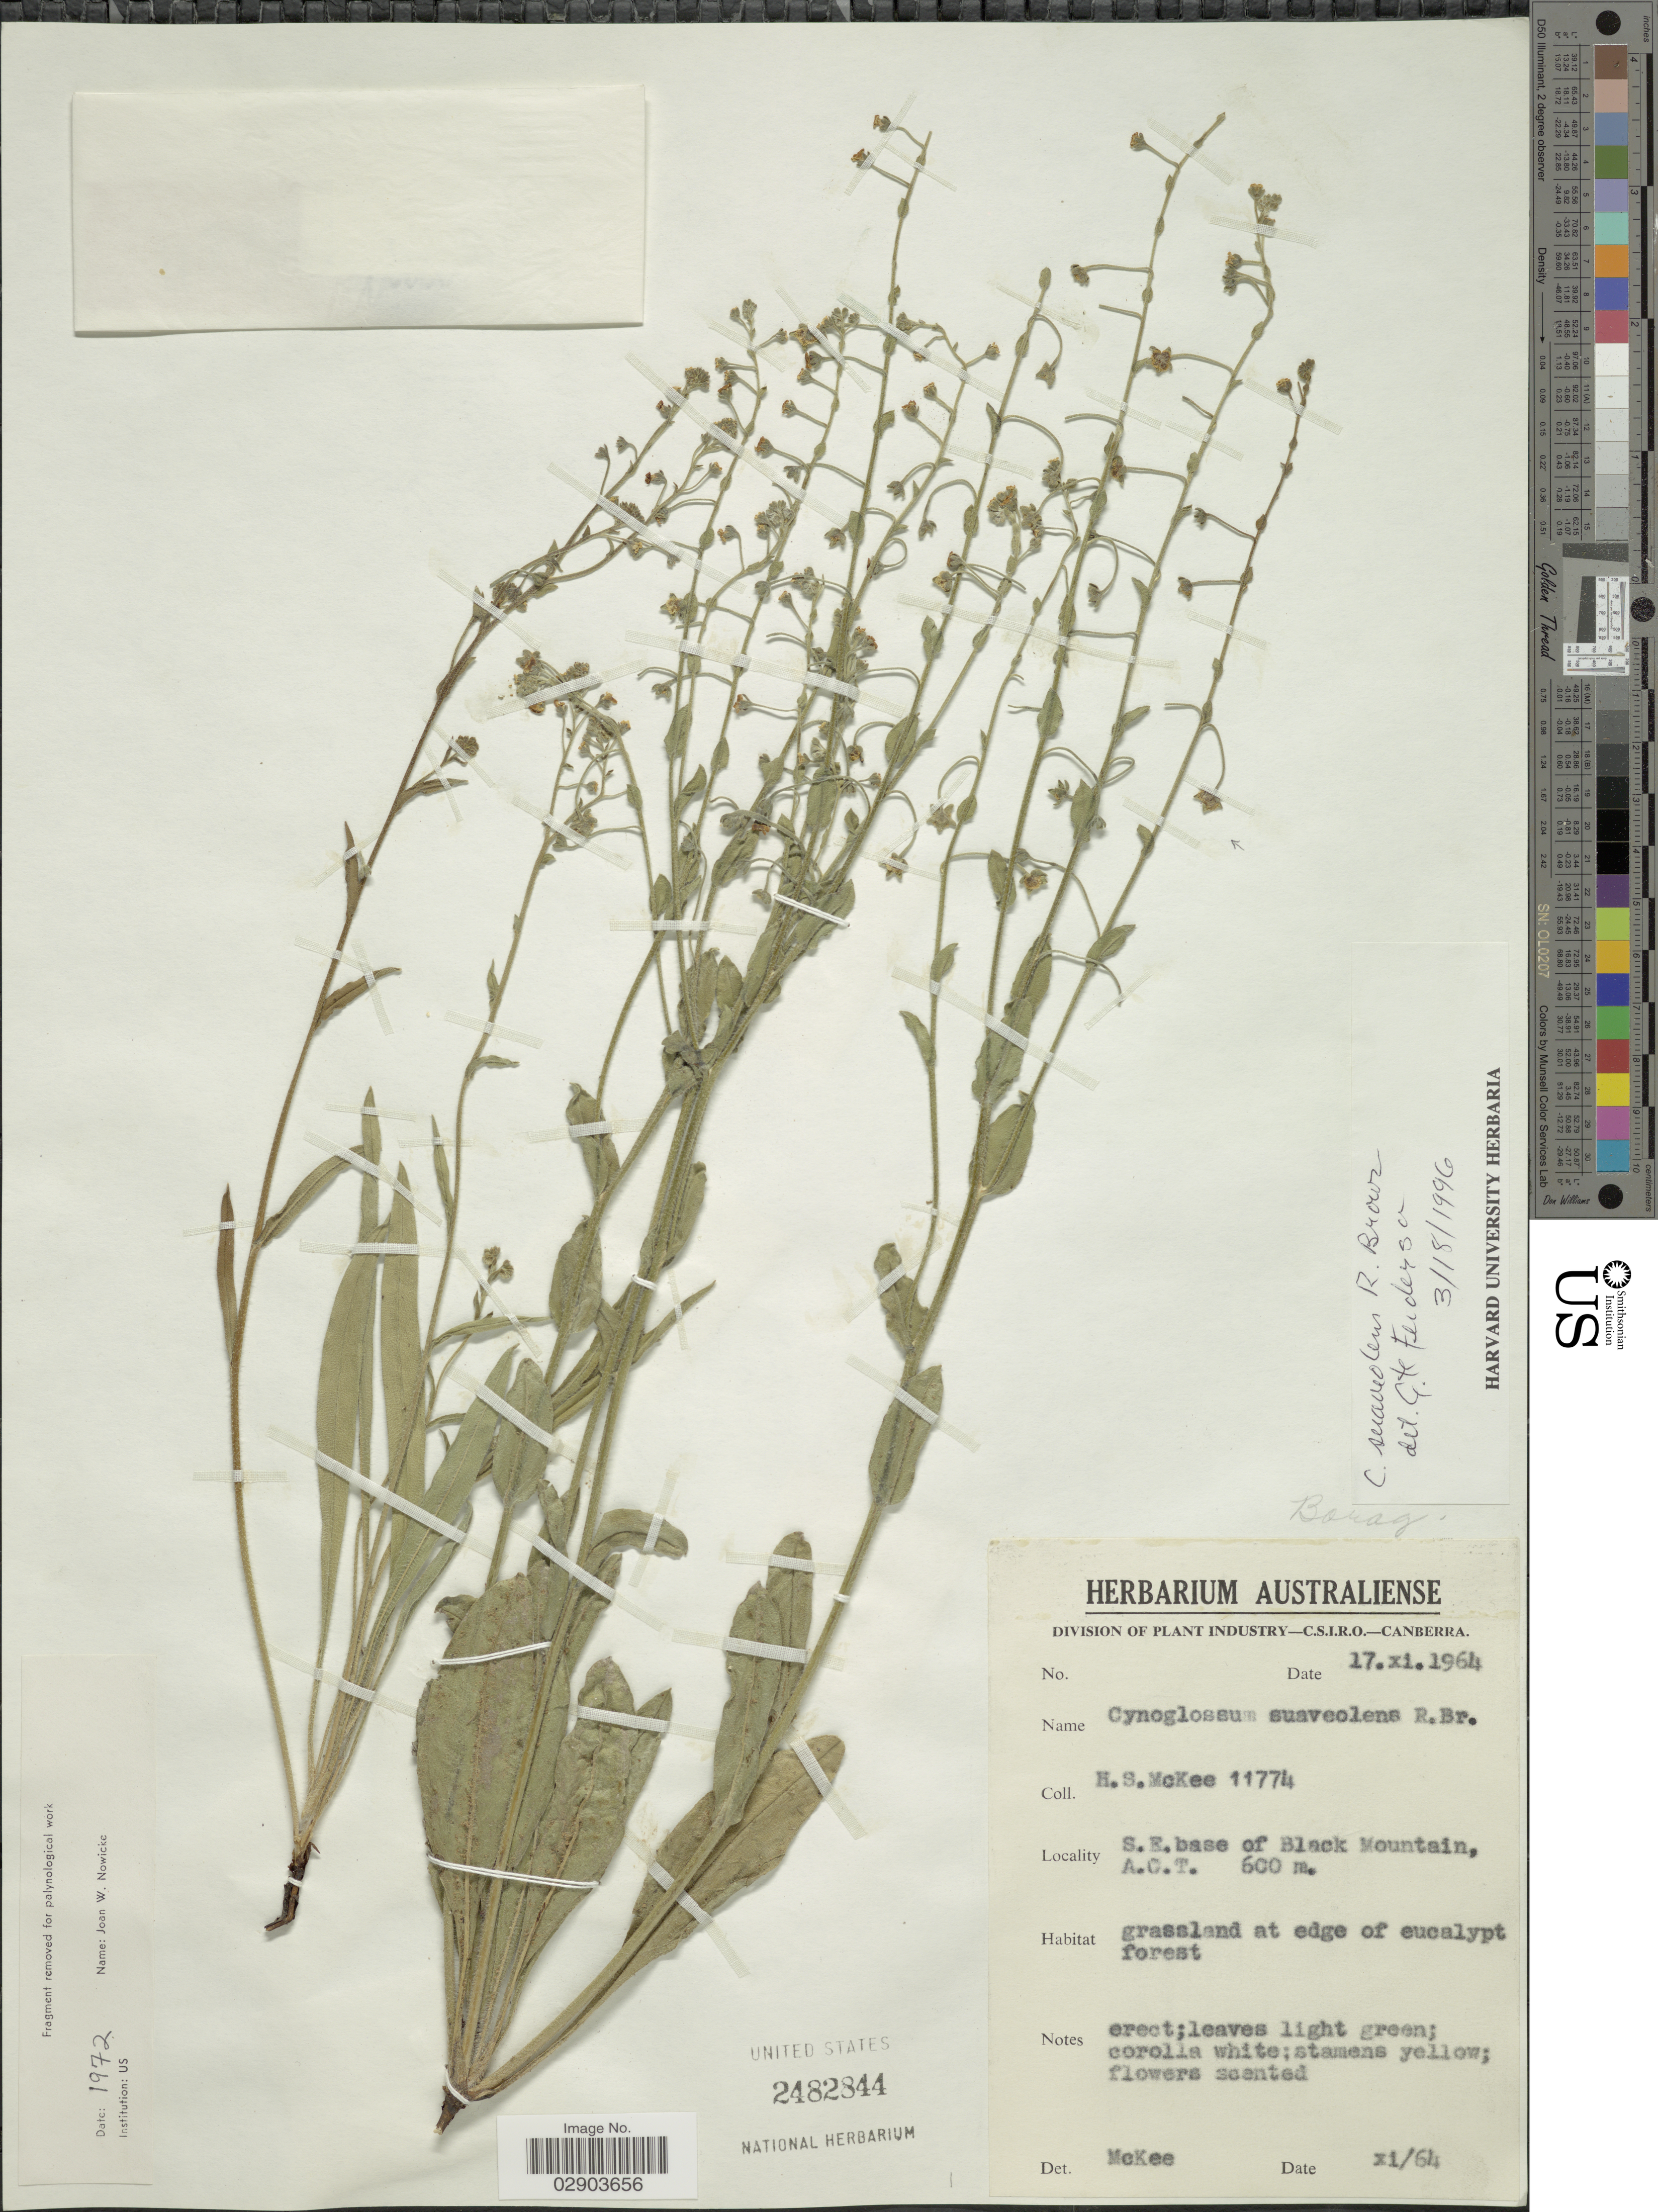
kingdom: Plantae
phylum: Tracheophyta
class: Magnoliopsida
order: Boraginales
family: Boraginaceae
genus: Cynoglossum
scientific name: Cynoglossum suaveolens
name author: R. Br.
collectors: H. S. McKee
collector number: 11774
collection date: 1964-11-17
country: Australia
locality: S.E. base of Black Mountain, A.C.T.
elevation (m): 600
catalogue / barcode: US 2482844